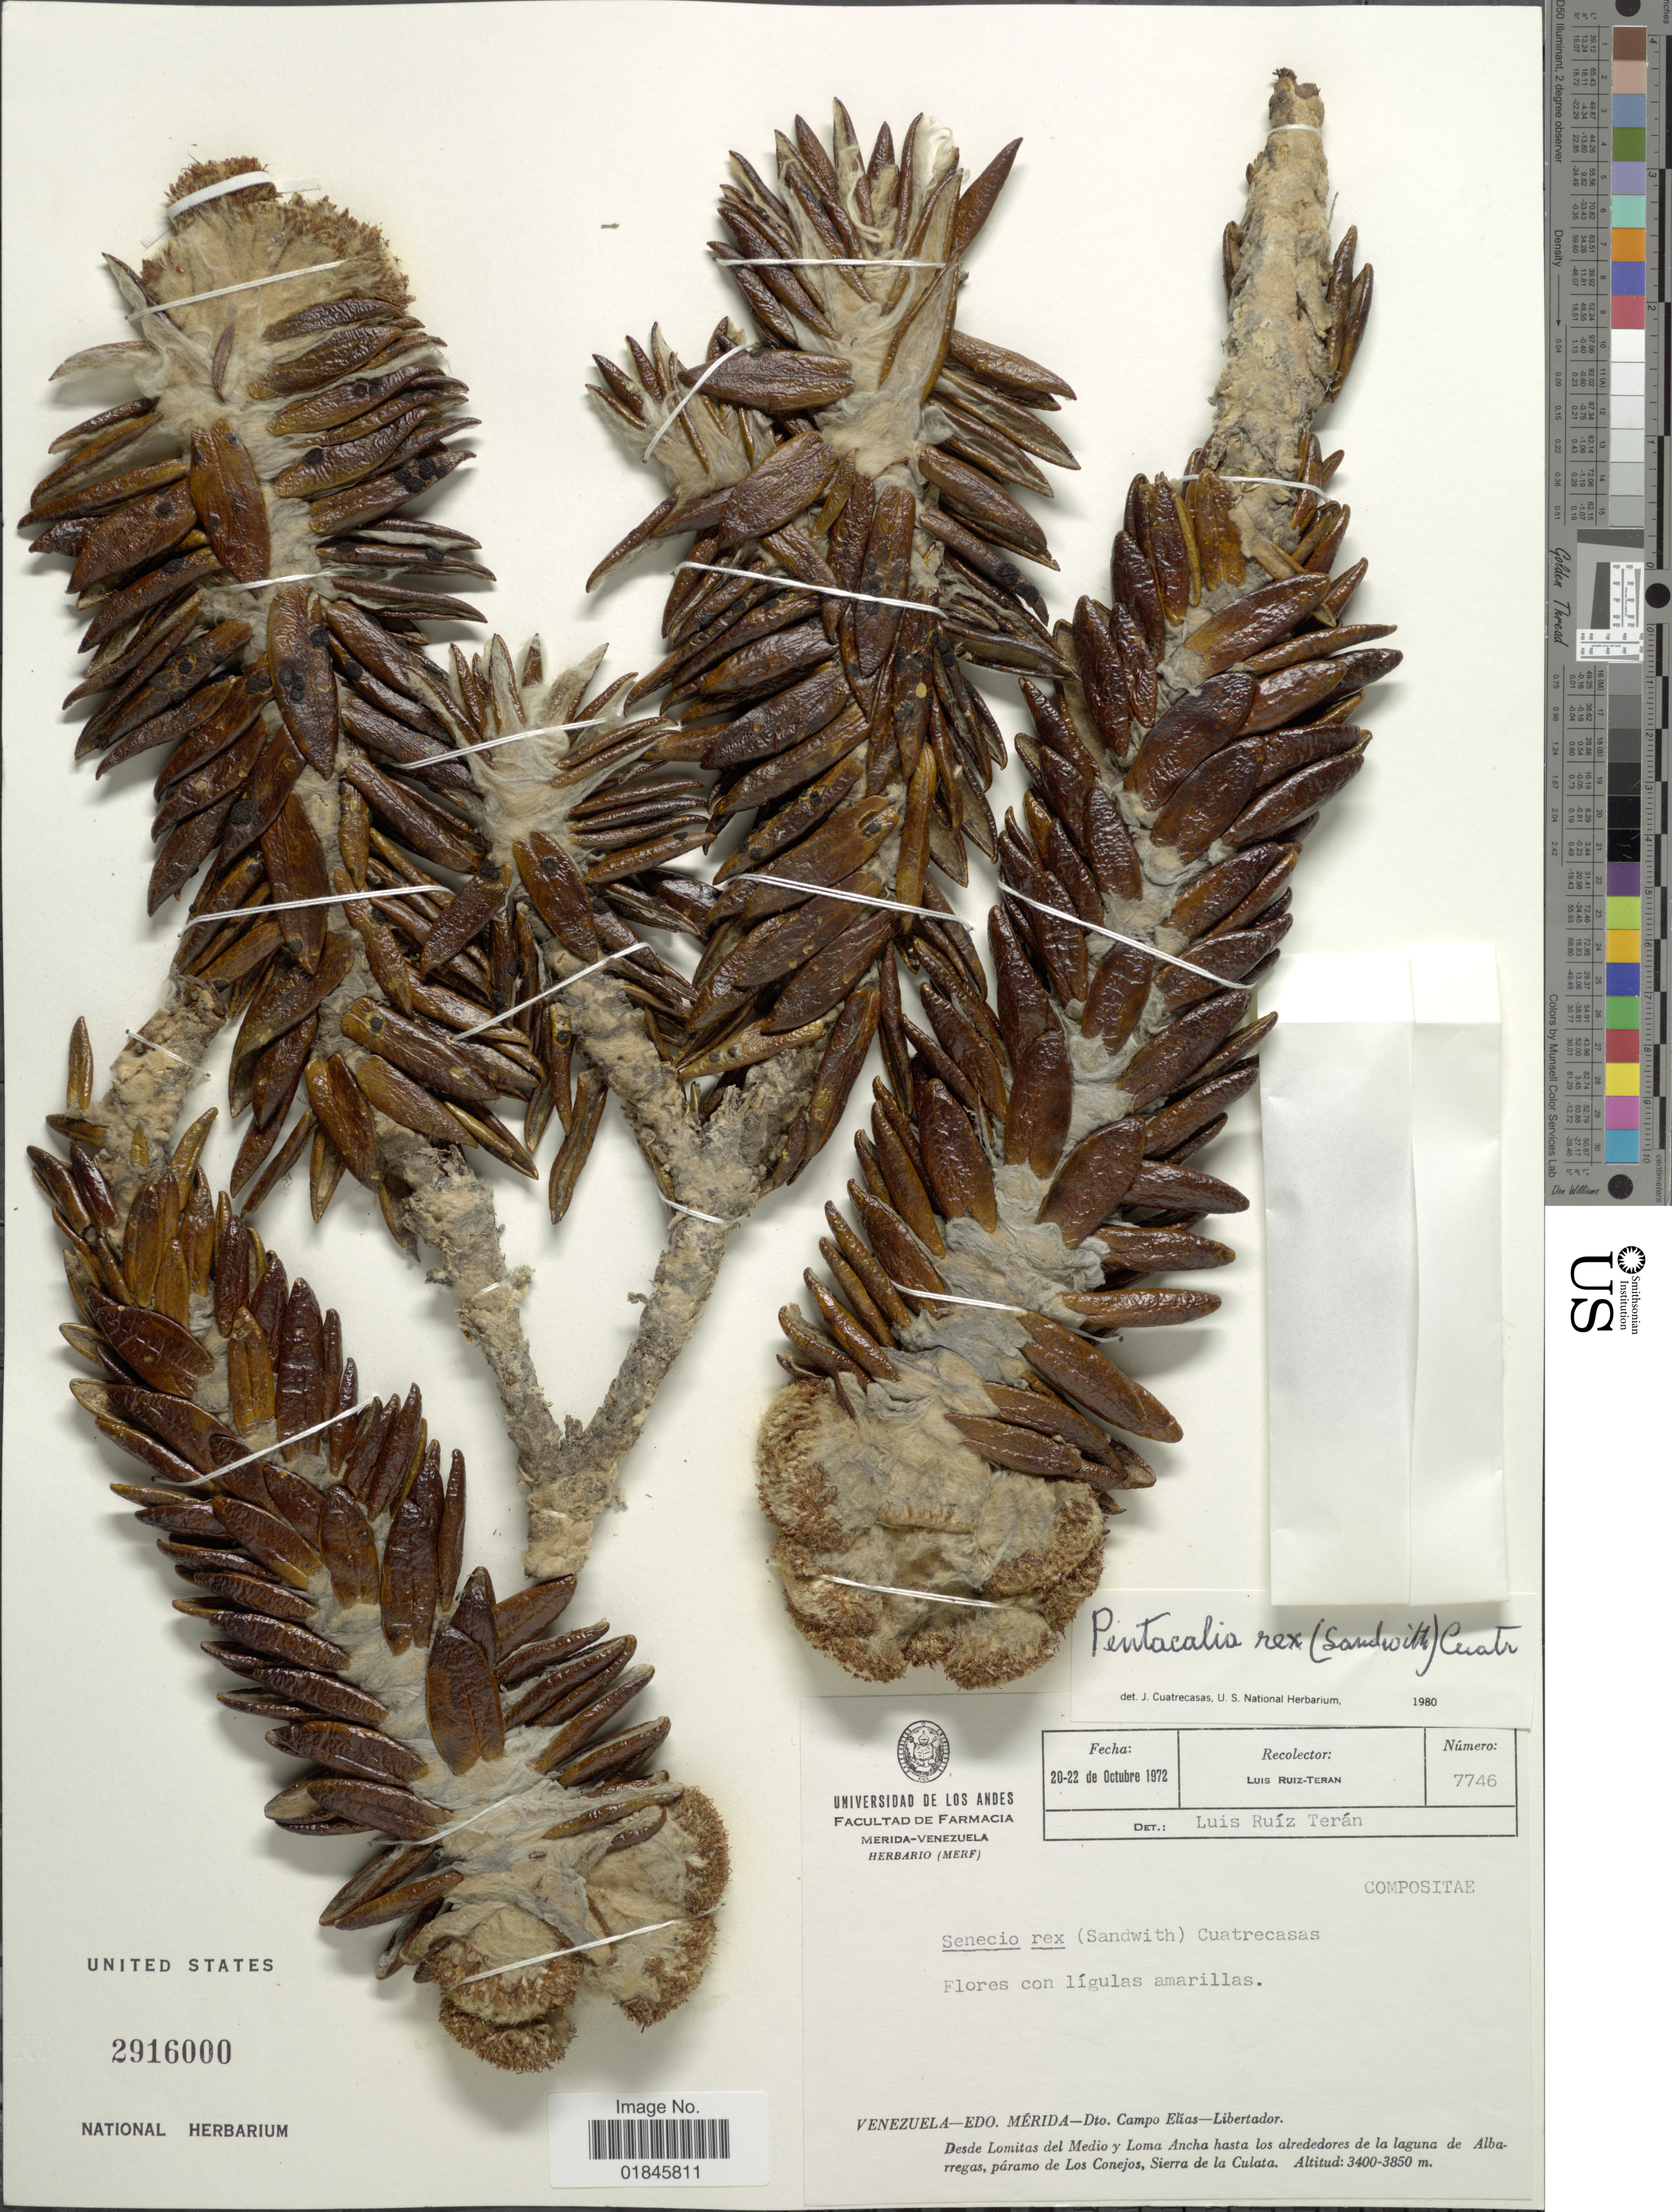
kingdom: Plantae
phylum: Tracheophyta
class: Magnoliopsida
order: Asterales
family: Asteraceae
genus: Pentacalia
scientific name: Pentacalia rex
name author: (Sandwith) Cuatrec.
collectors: L. Teran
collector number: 7746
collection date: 1972-10-20/1972-10-22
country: Venezuela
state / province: Mérida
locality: Venezuela - Edo. Mérida - Dto. Campo Elías - Libertador. Desde Lomitas del Medio y Loma Ancha hasta los alrededores de la laguna de Albarregas, páramo de Los Conejos, Sierra de la Culata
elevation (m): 3400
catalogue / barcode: US 2916000